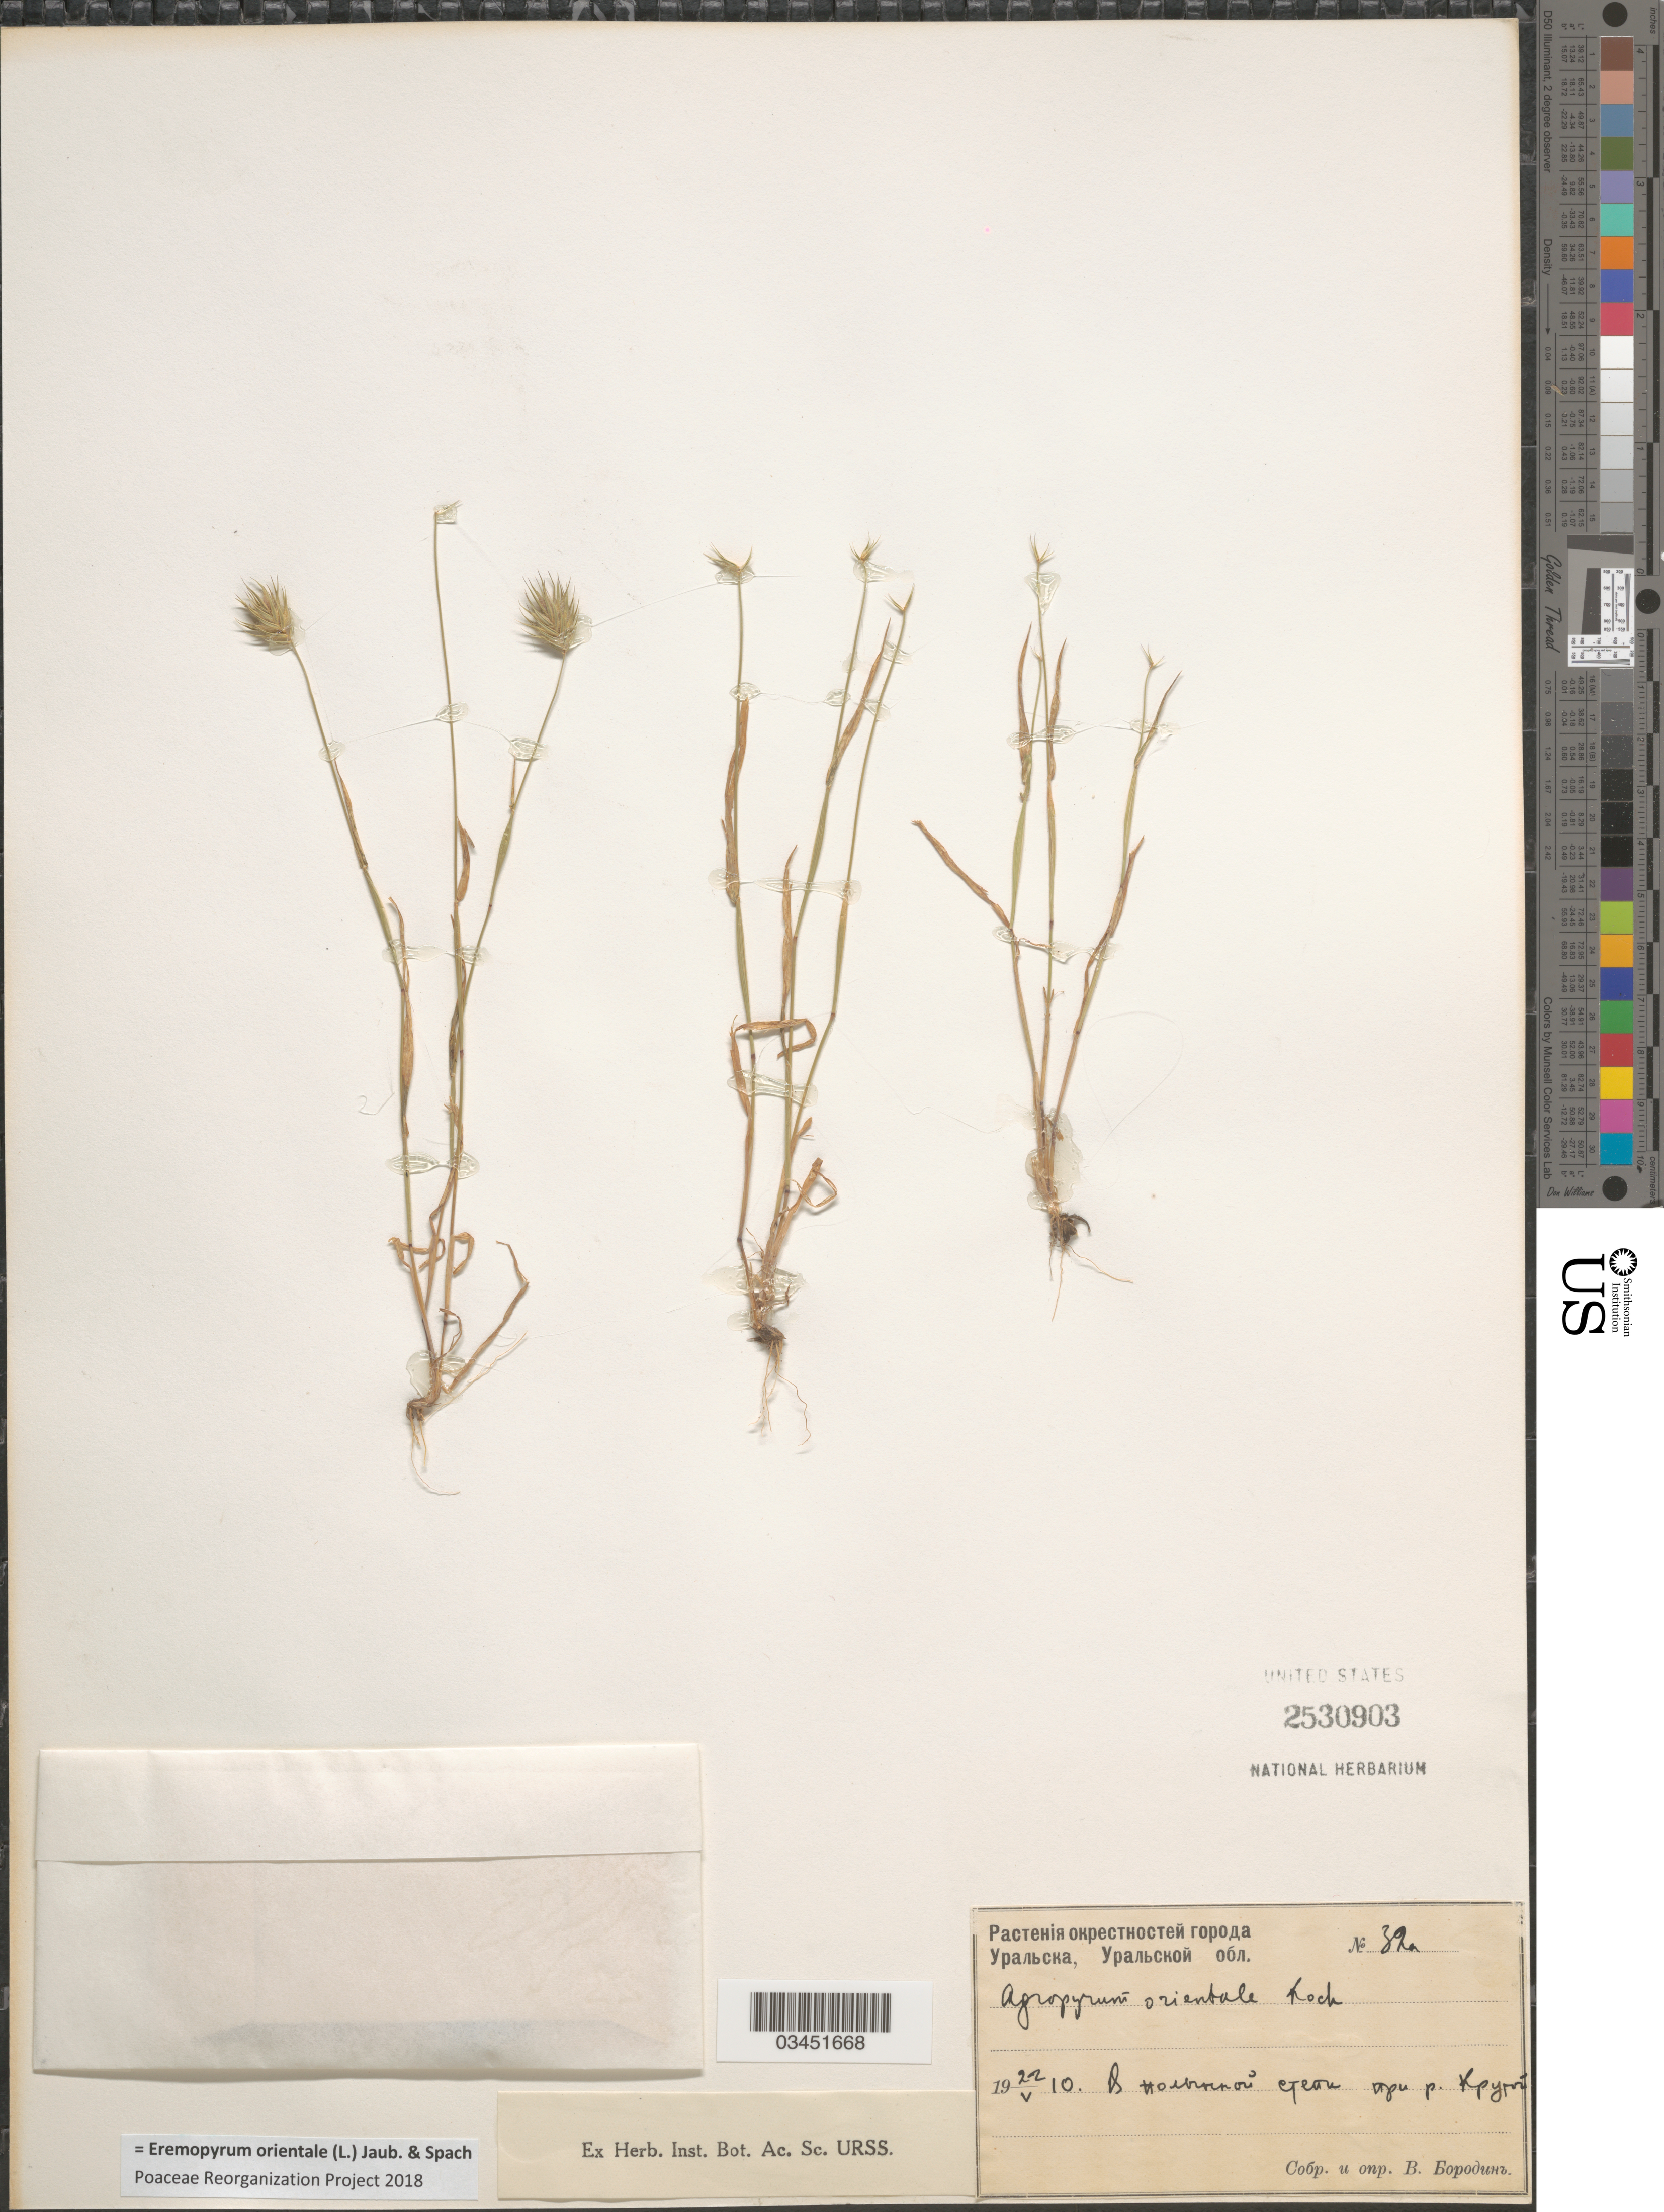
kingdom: Plantae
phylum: Tracheophyta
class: Liliopsida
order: Poales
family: Poaceae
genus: Eremopyrum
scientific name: Eremopyrum orientale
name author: (L.) Jaub. & Spach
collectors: V. Borodin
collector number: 32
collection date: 1910-05-22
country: Kazakhstan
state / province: West Kazakhstan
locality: River Krutaya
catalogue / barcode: US 2530903